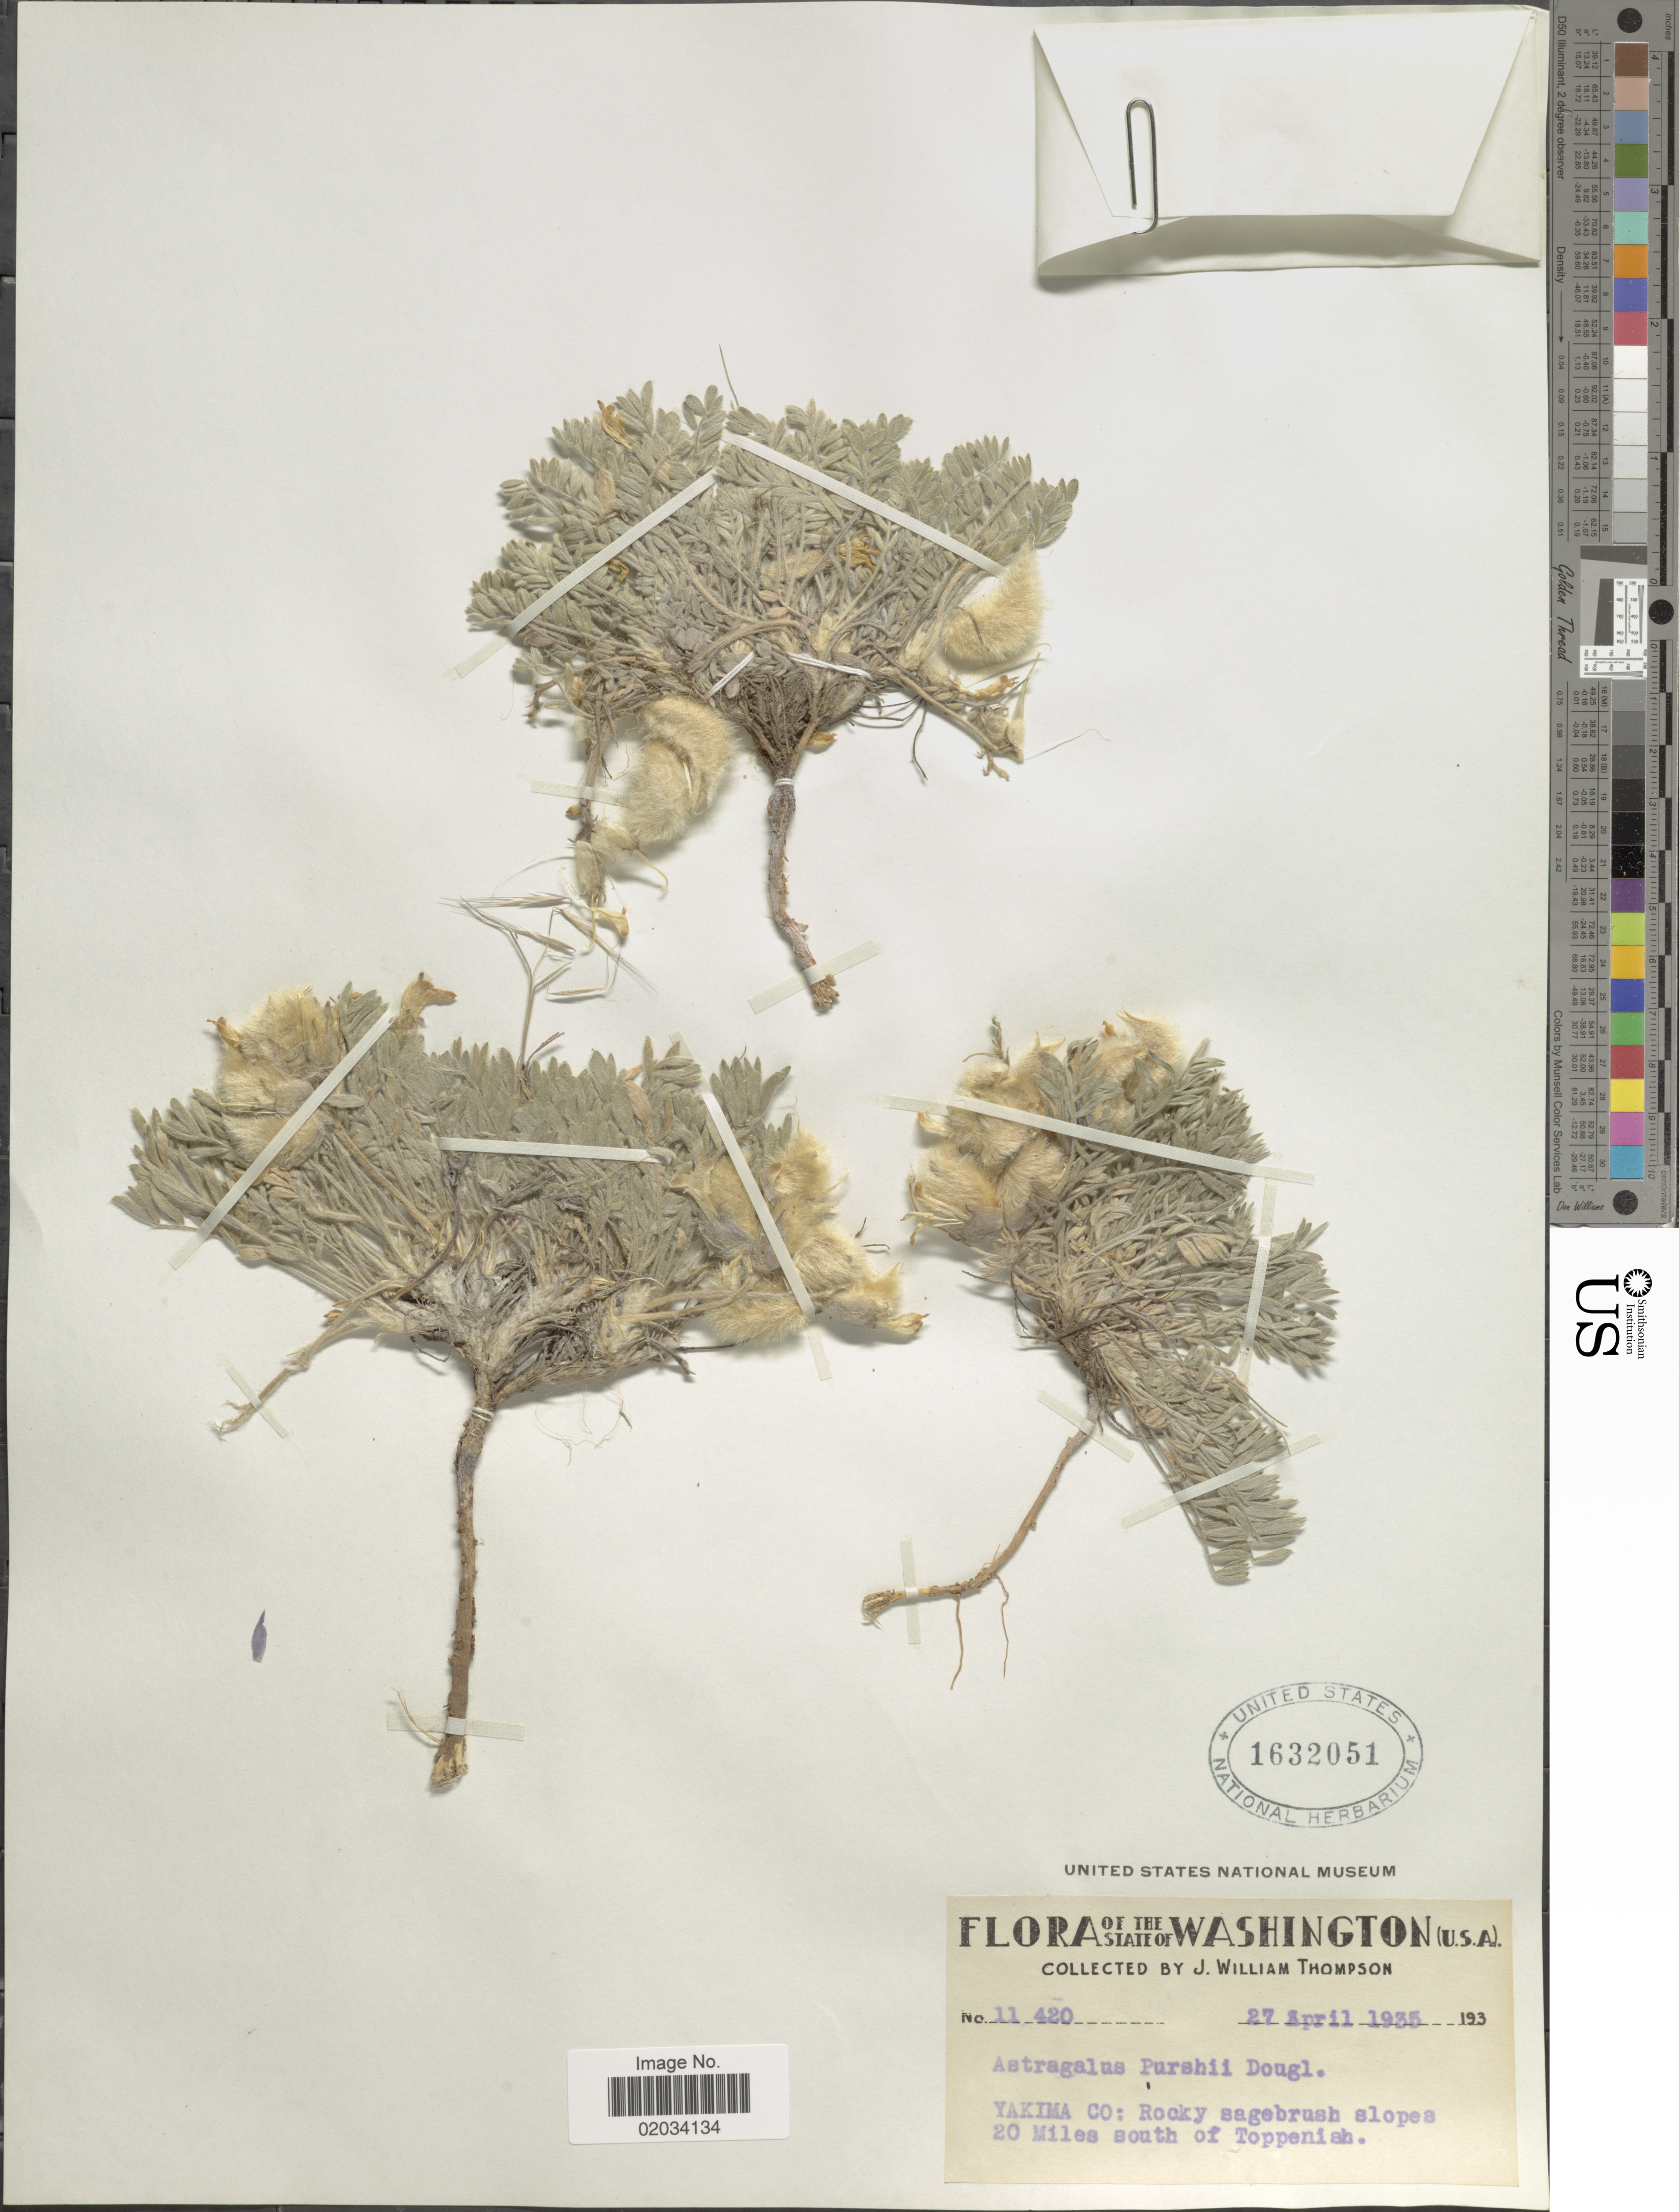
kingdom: Plantae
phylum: Tracheophyta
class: Magnoliopsida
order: Fabales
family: Fabaceae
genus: Astragalus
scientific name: Astragalus purshii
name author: Douglas ex Hook.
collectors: J. W. Thompson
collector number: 11420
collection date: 1935-04-27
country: United States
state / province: Washington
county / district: Yakima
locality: The State of Washington, Yakima Co: Rocky sagebrush slopes 20 miles south of Toppenish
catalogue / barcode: US 1632051